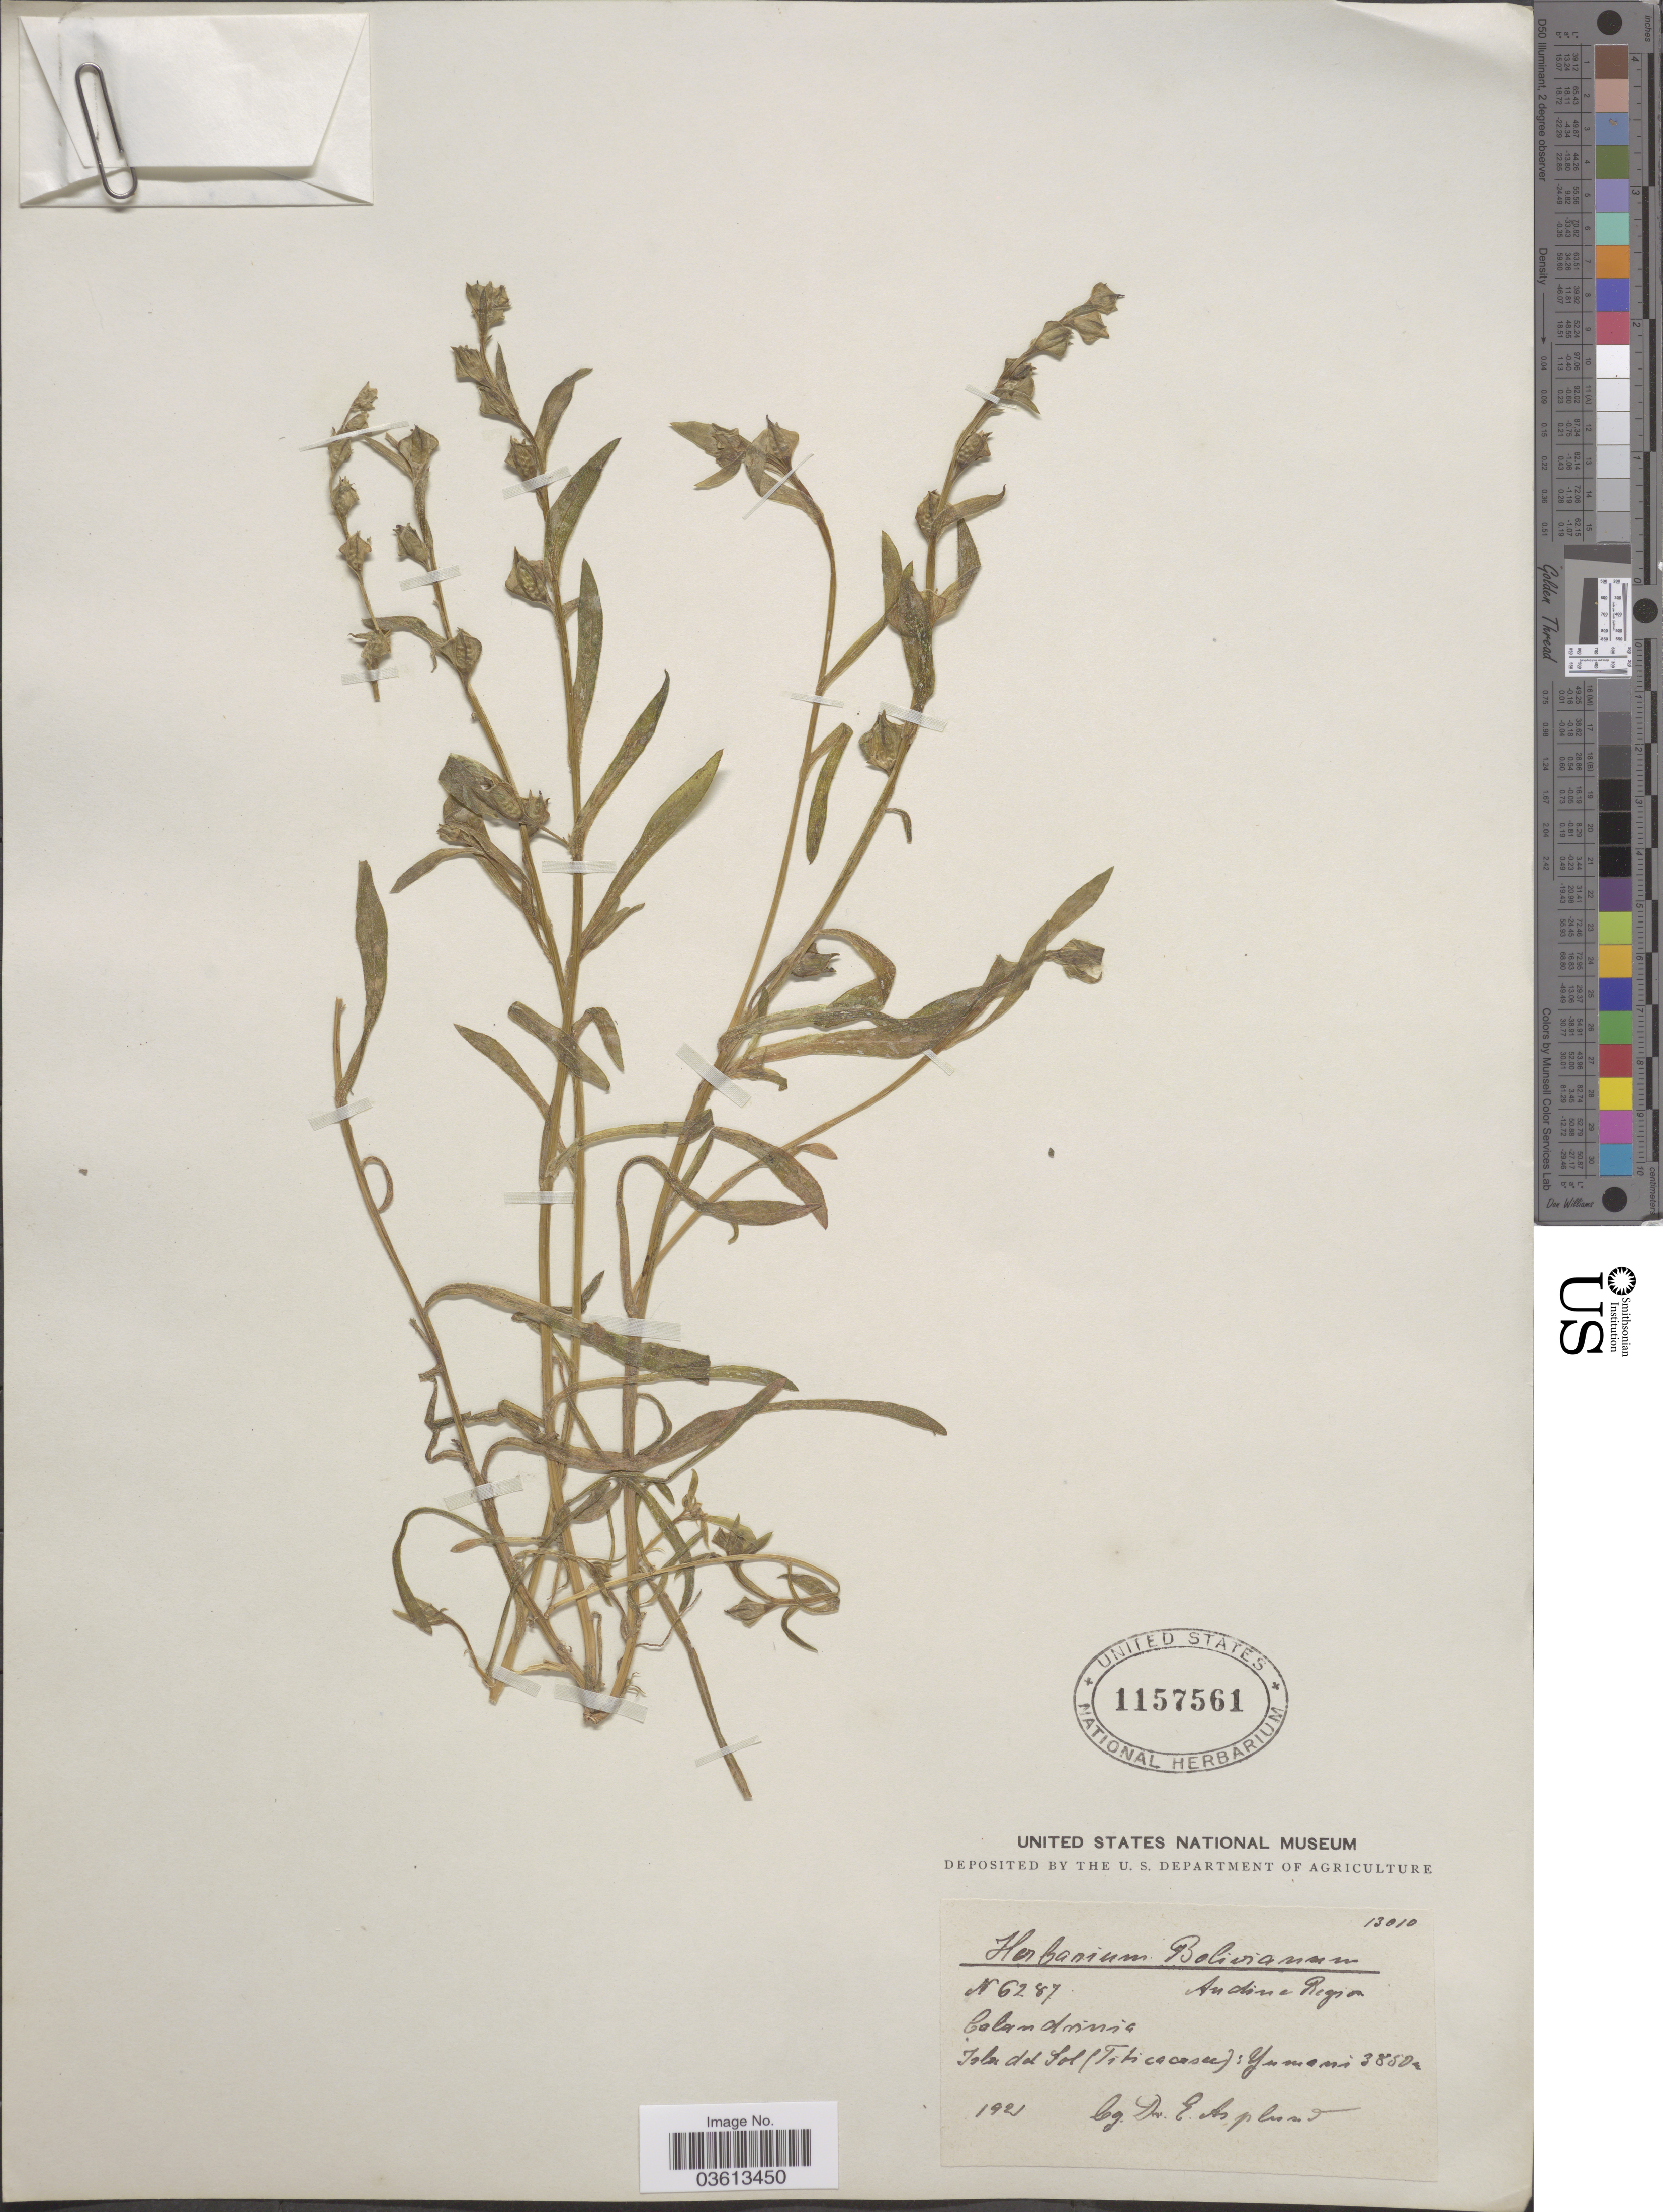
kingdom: Plantae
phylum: Tracheophyta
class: Magnoliopsida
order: Caryophyllales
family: Montiaceae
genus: Calandrinia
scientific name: Calandrinia ciliata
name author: (Ruiz & Pav.) DC.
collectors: E. Asplund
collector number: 6287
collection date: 1921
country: Bolivia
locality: Isla del Sol (Titicacasee): Yumani. Adine Region.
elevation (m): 3850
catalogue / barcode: US 1157561